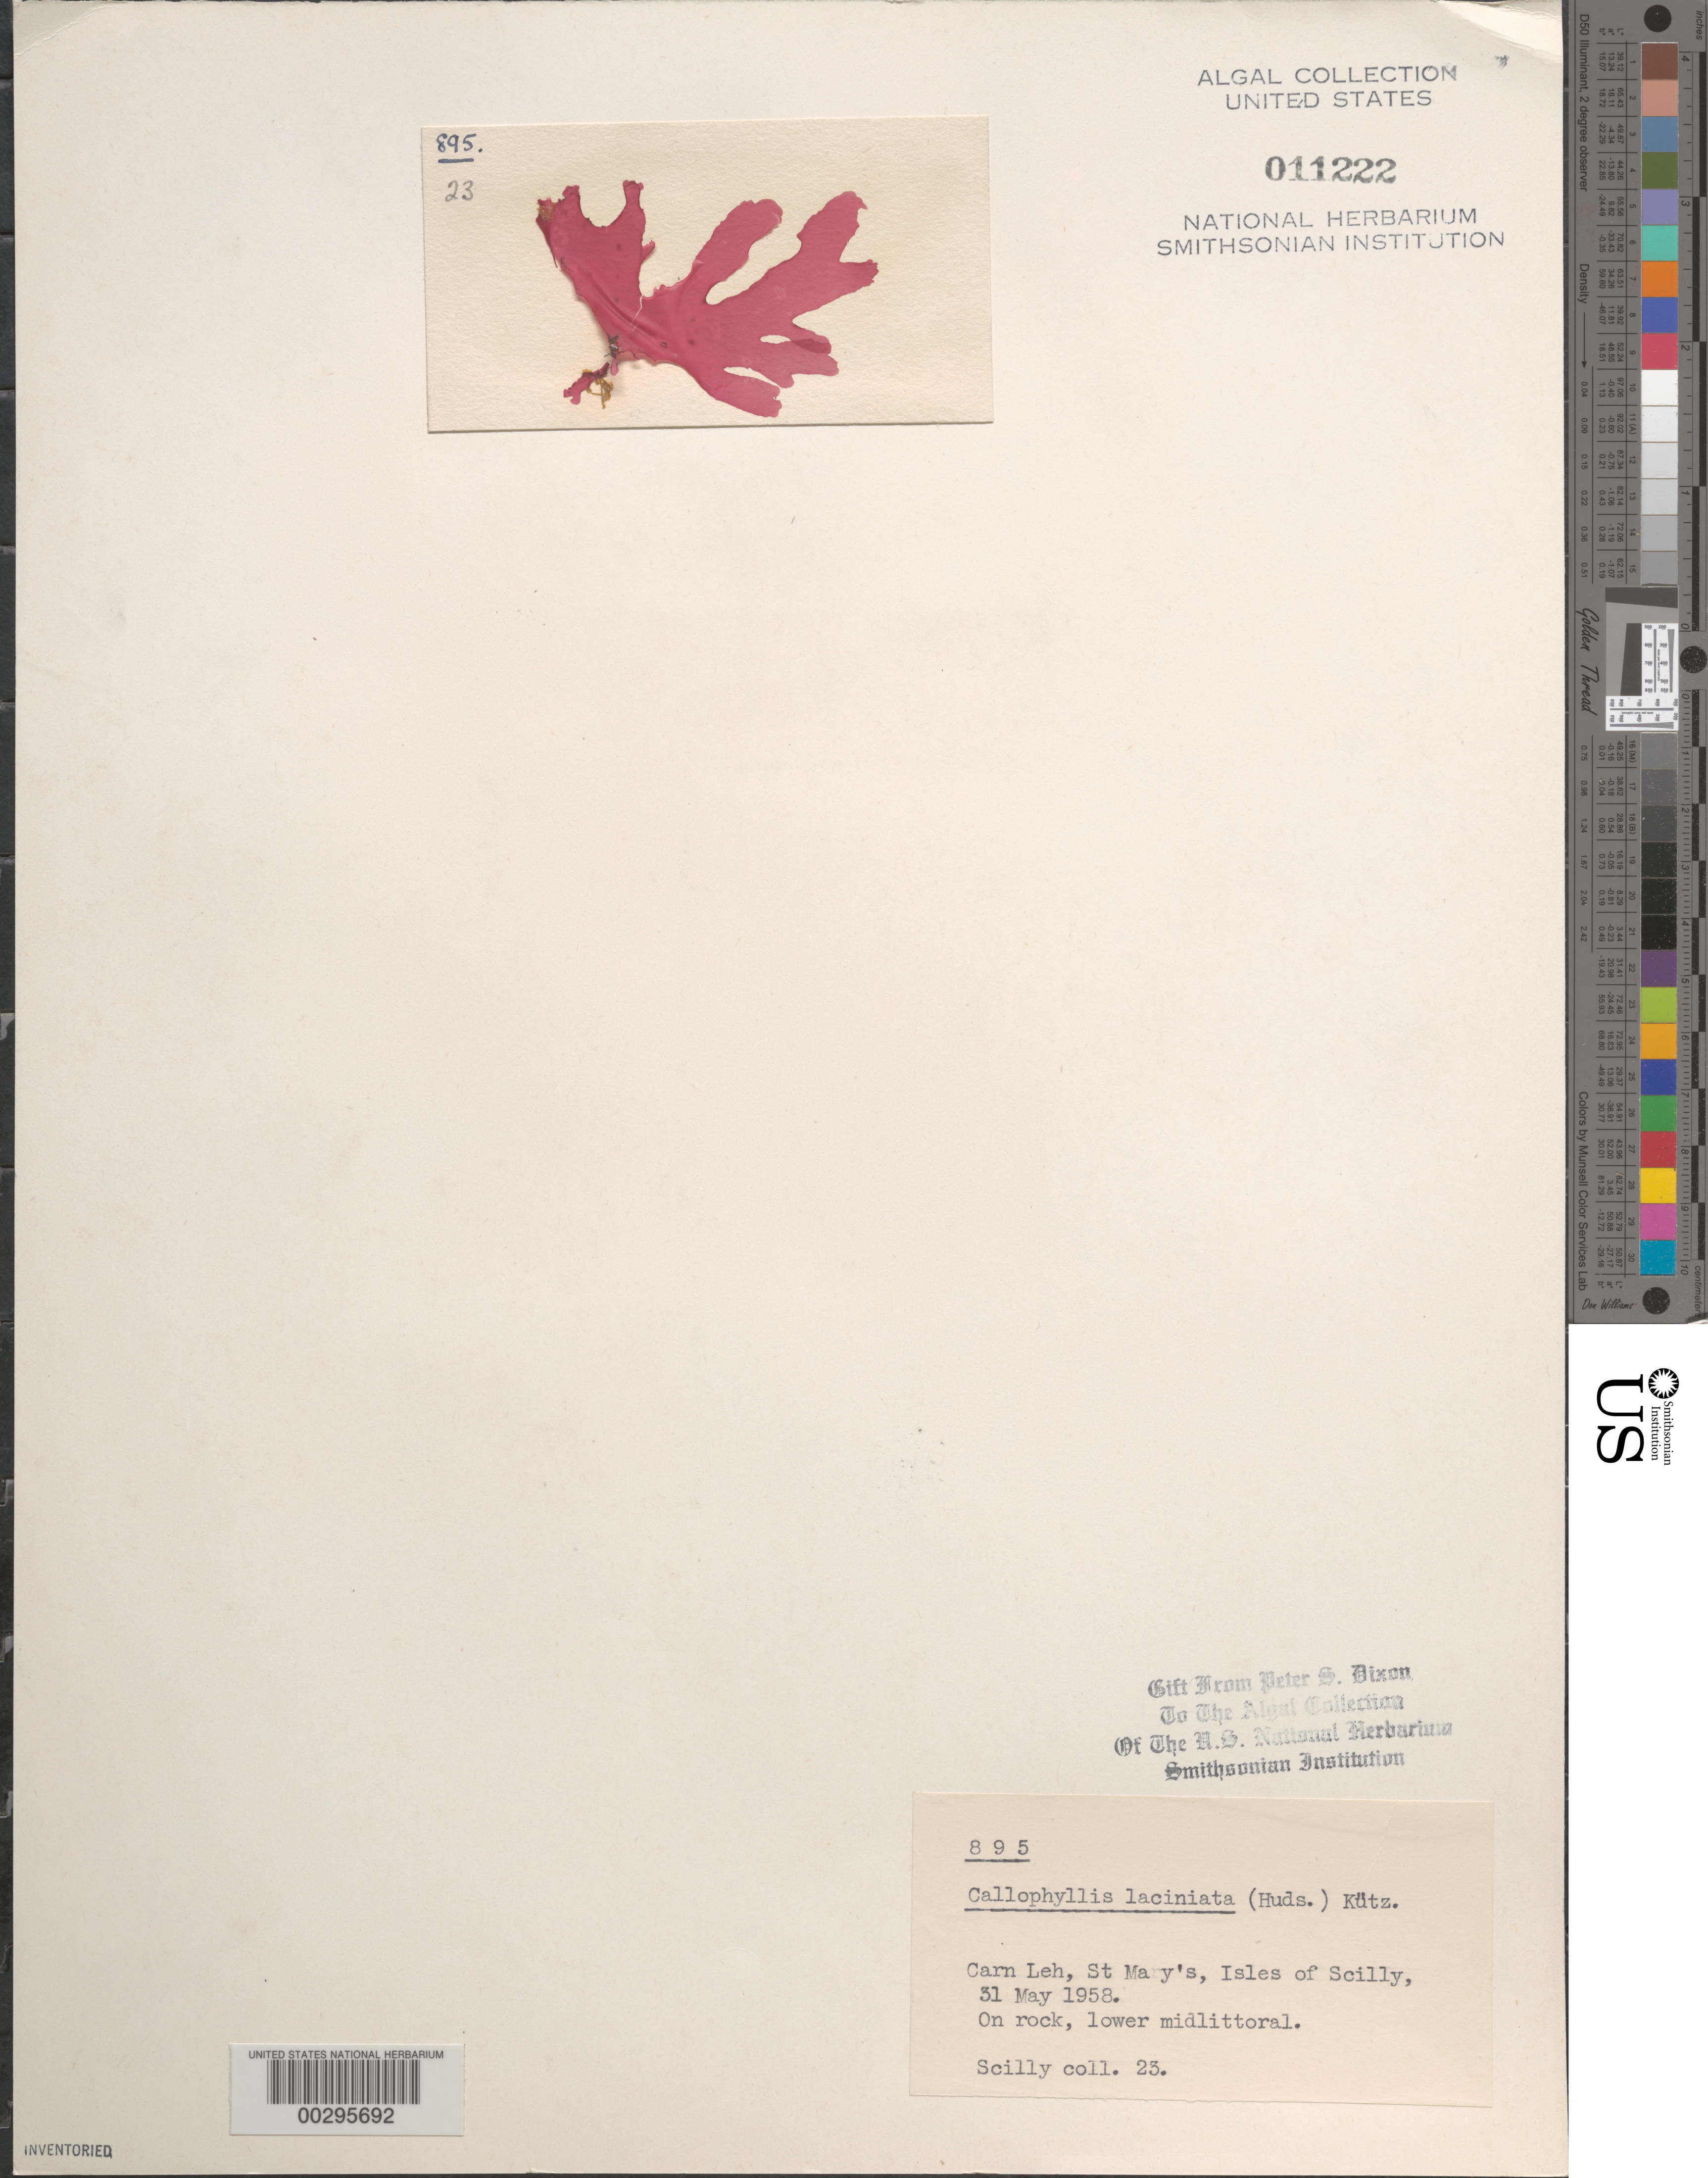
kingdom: Plantae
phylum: Rhodophyta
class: Florideophyceae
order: Gigartinales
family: Kallymeniaceae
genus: Metacallophyllis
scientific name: Metacallophyllis laciniata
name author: (Hudson) Vergés & L. Le Gall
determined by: Algae name updating Project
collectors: P. S. Dixon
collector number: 23, PSD 895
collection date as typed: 31 May 1958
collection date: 1958-05-31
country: United Kingdom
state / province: England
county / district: Council of the Isles of Scilly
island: St. Mary's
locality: Carn Leh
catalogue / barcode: US 11222